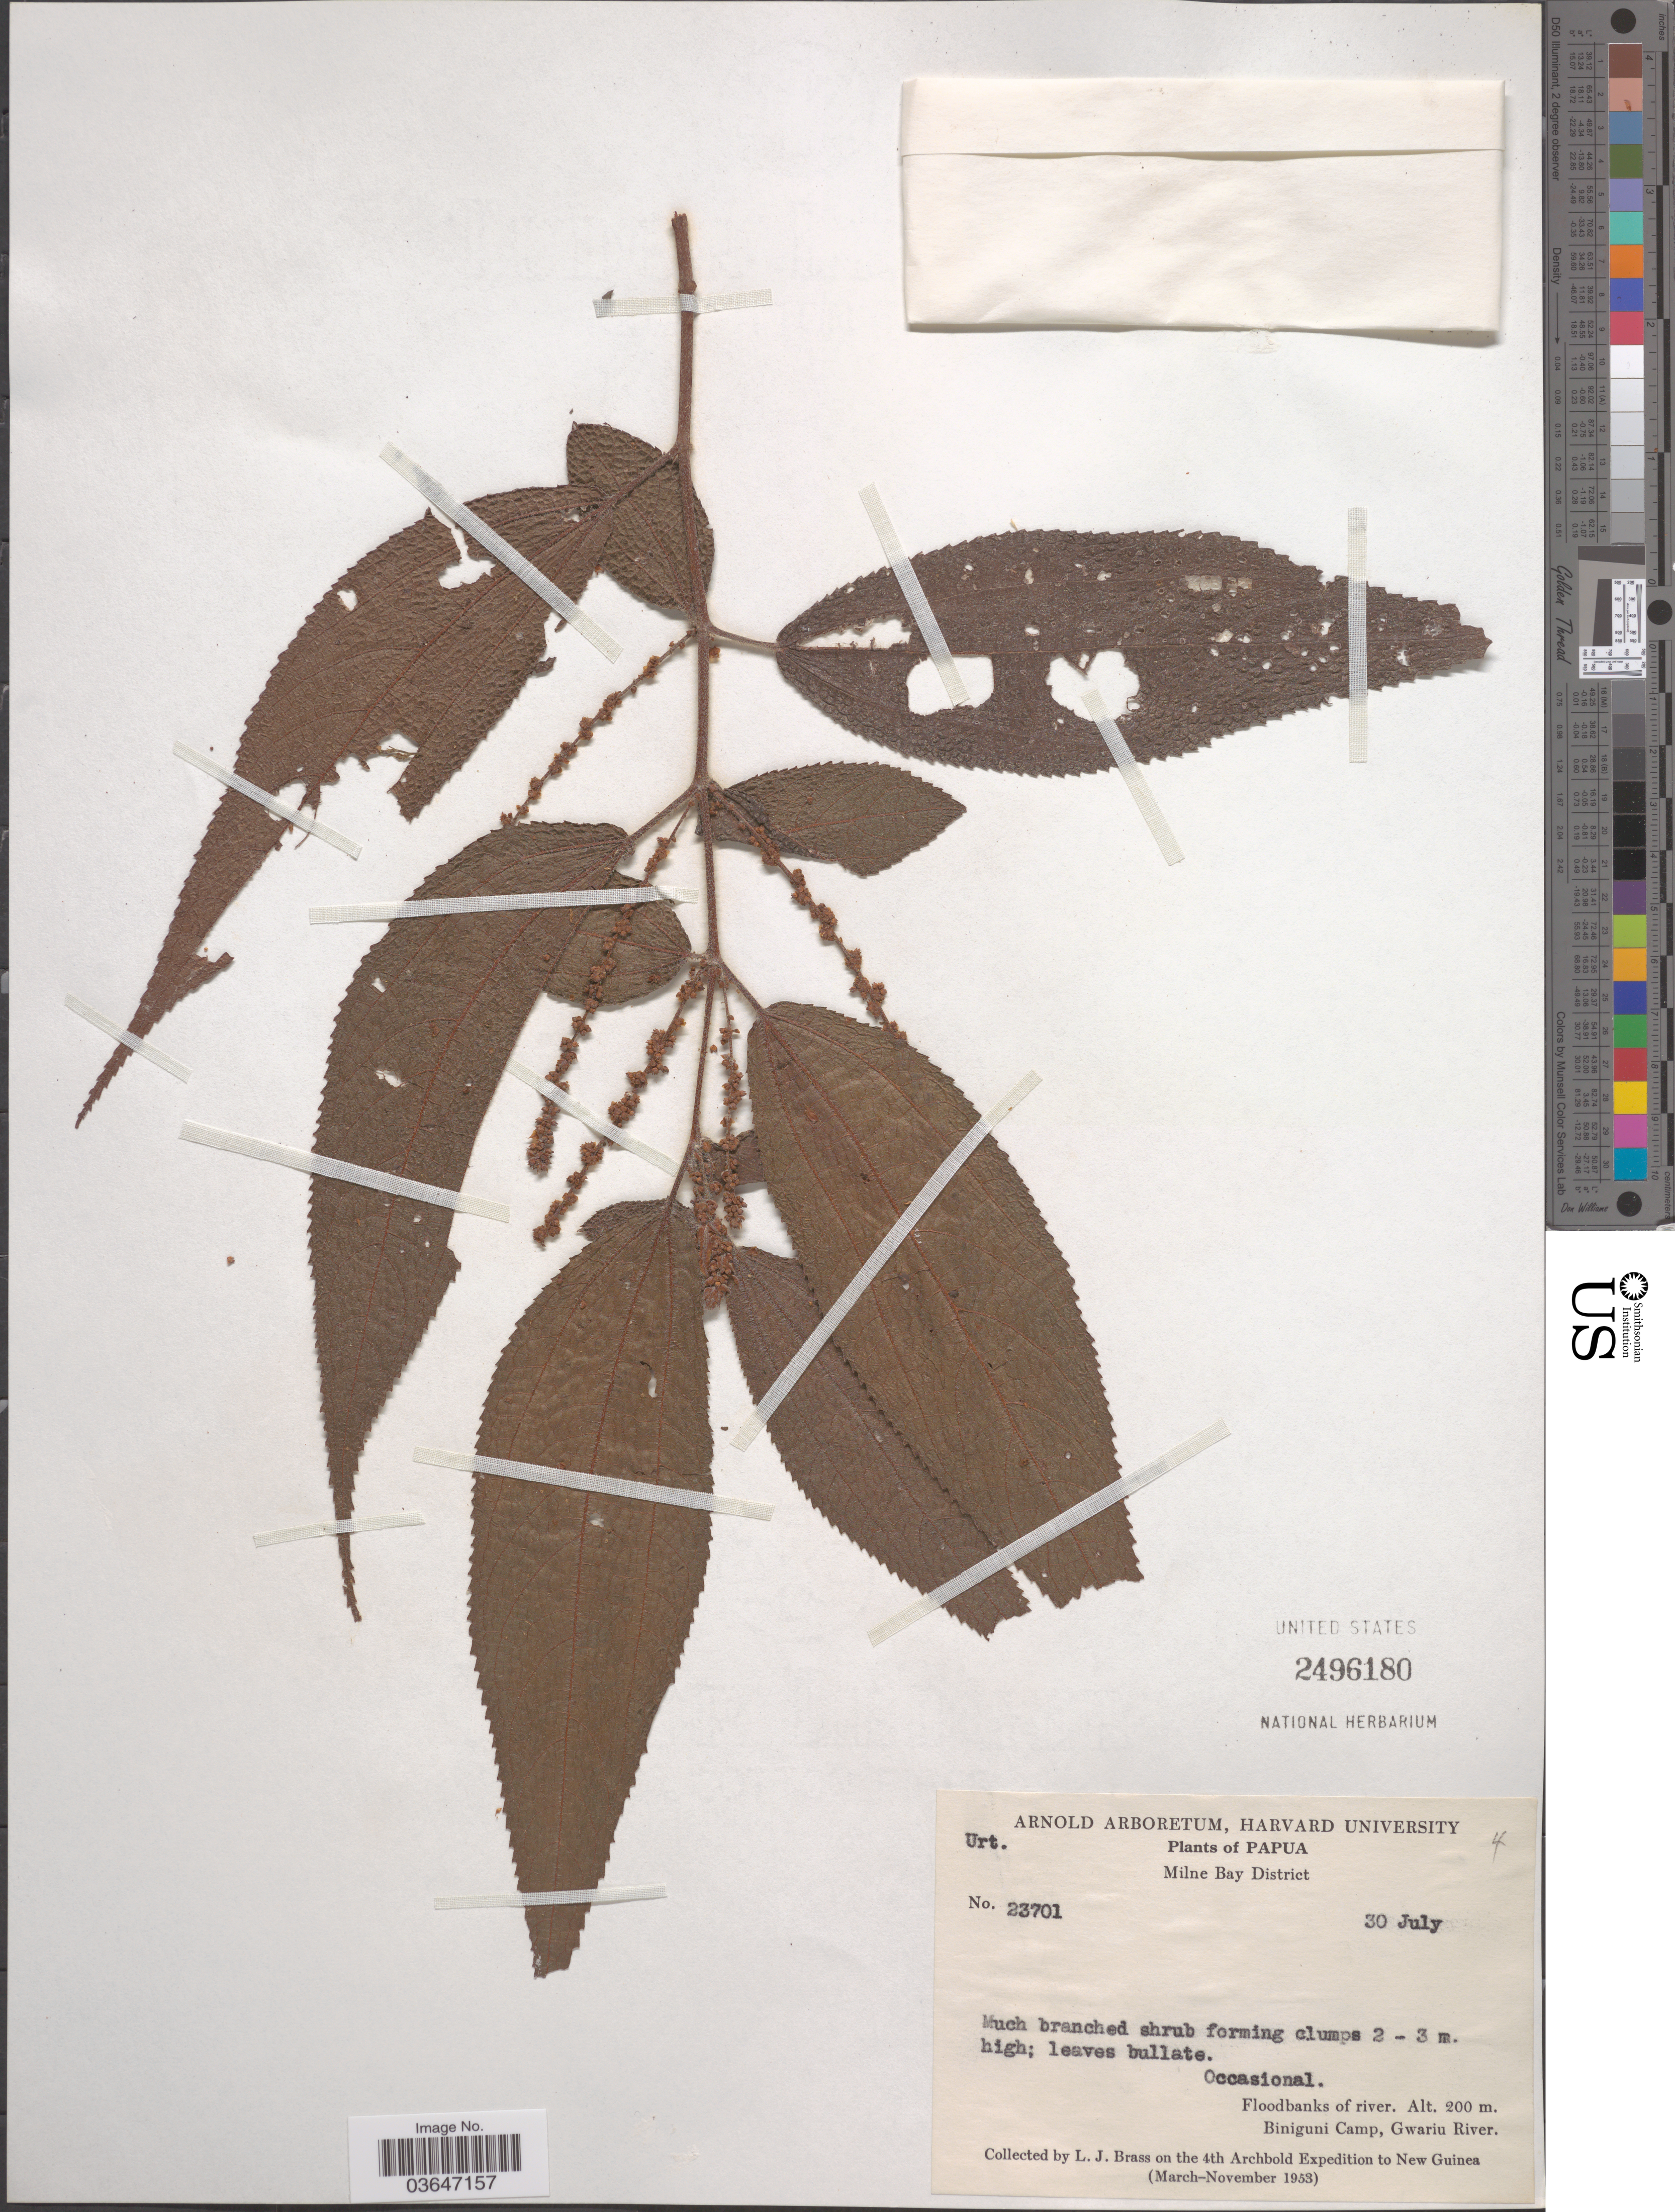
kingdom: Plantae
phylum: Tracheophyta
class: Magnoliopsida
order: Proteales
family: Proteaceae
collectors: L. J. Brass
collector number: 23701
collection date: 1953-07-30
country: Papua New Guinea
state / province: Milne Bay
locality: Papua. Milne Bay District. Biniguni Camp, Gwariu River.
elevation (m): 200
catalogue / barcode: US 2496180